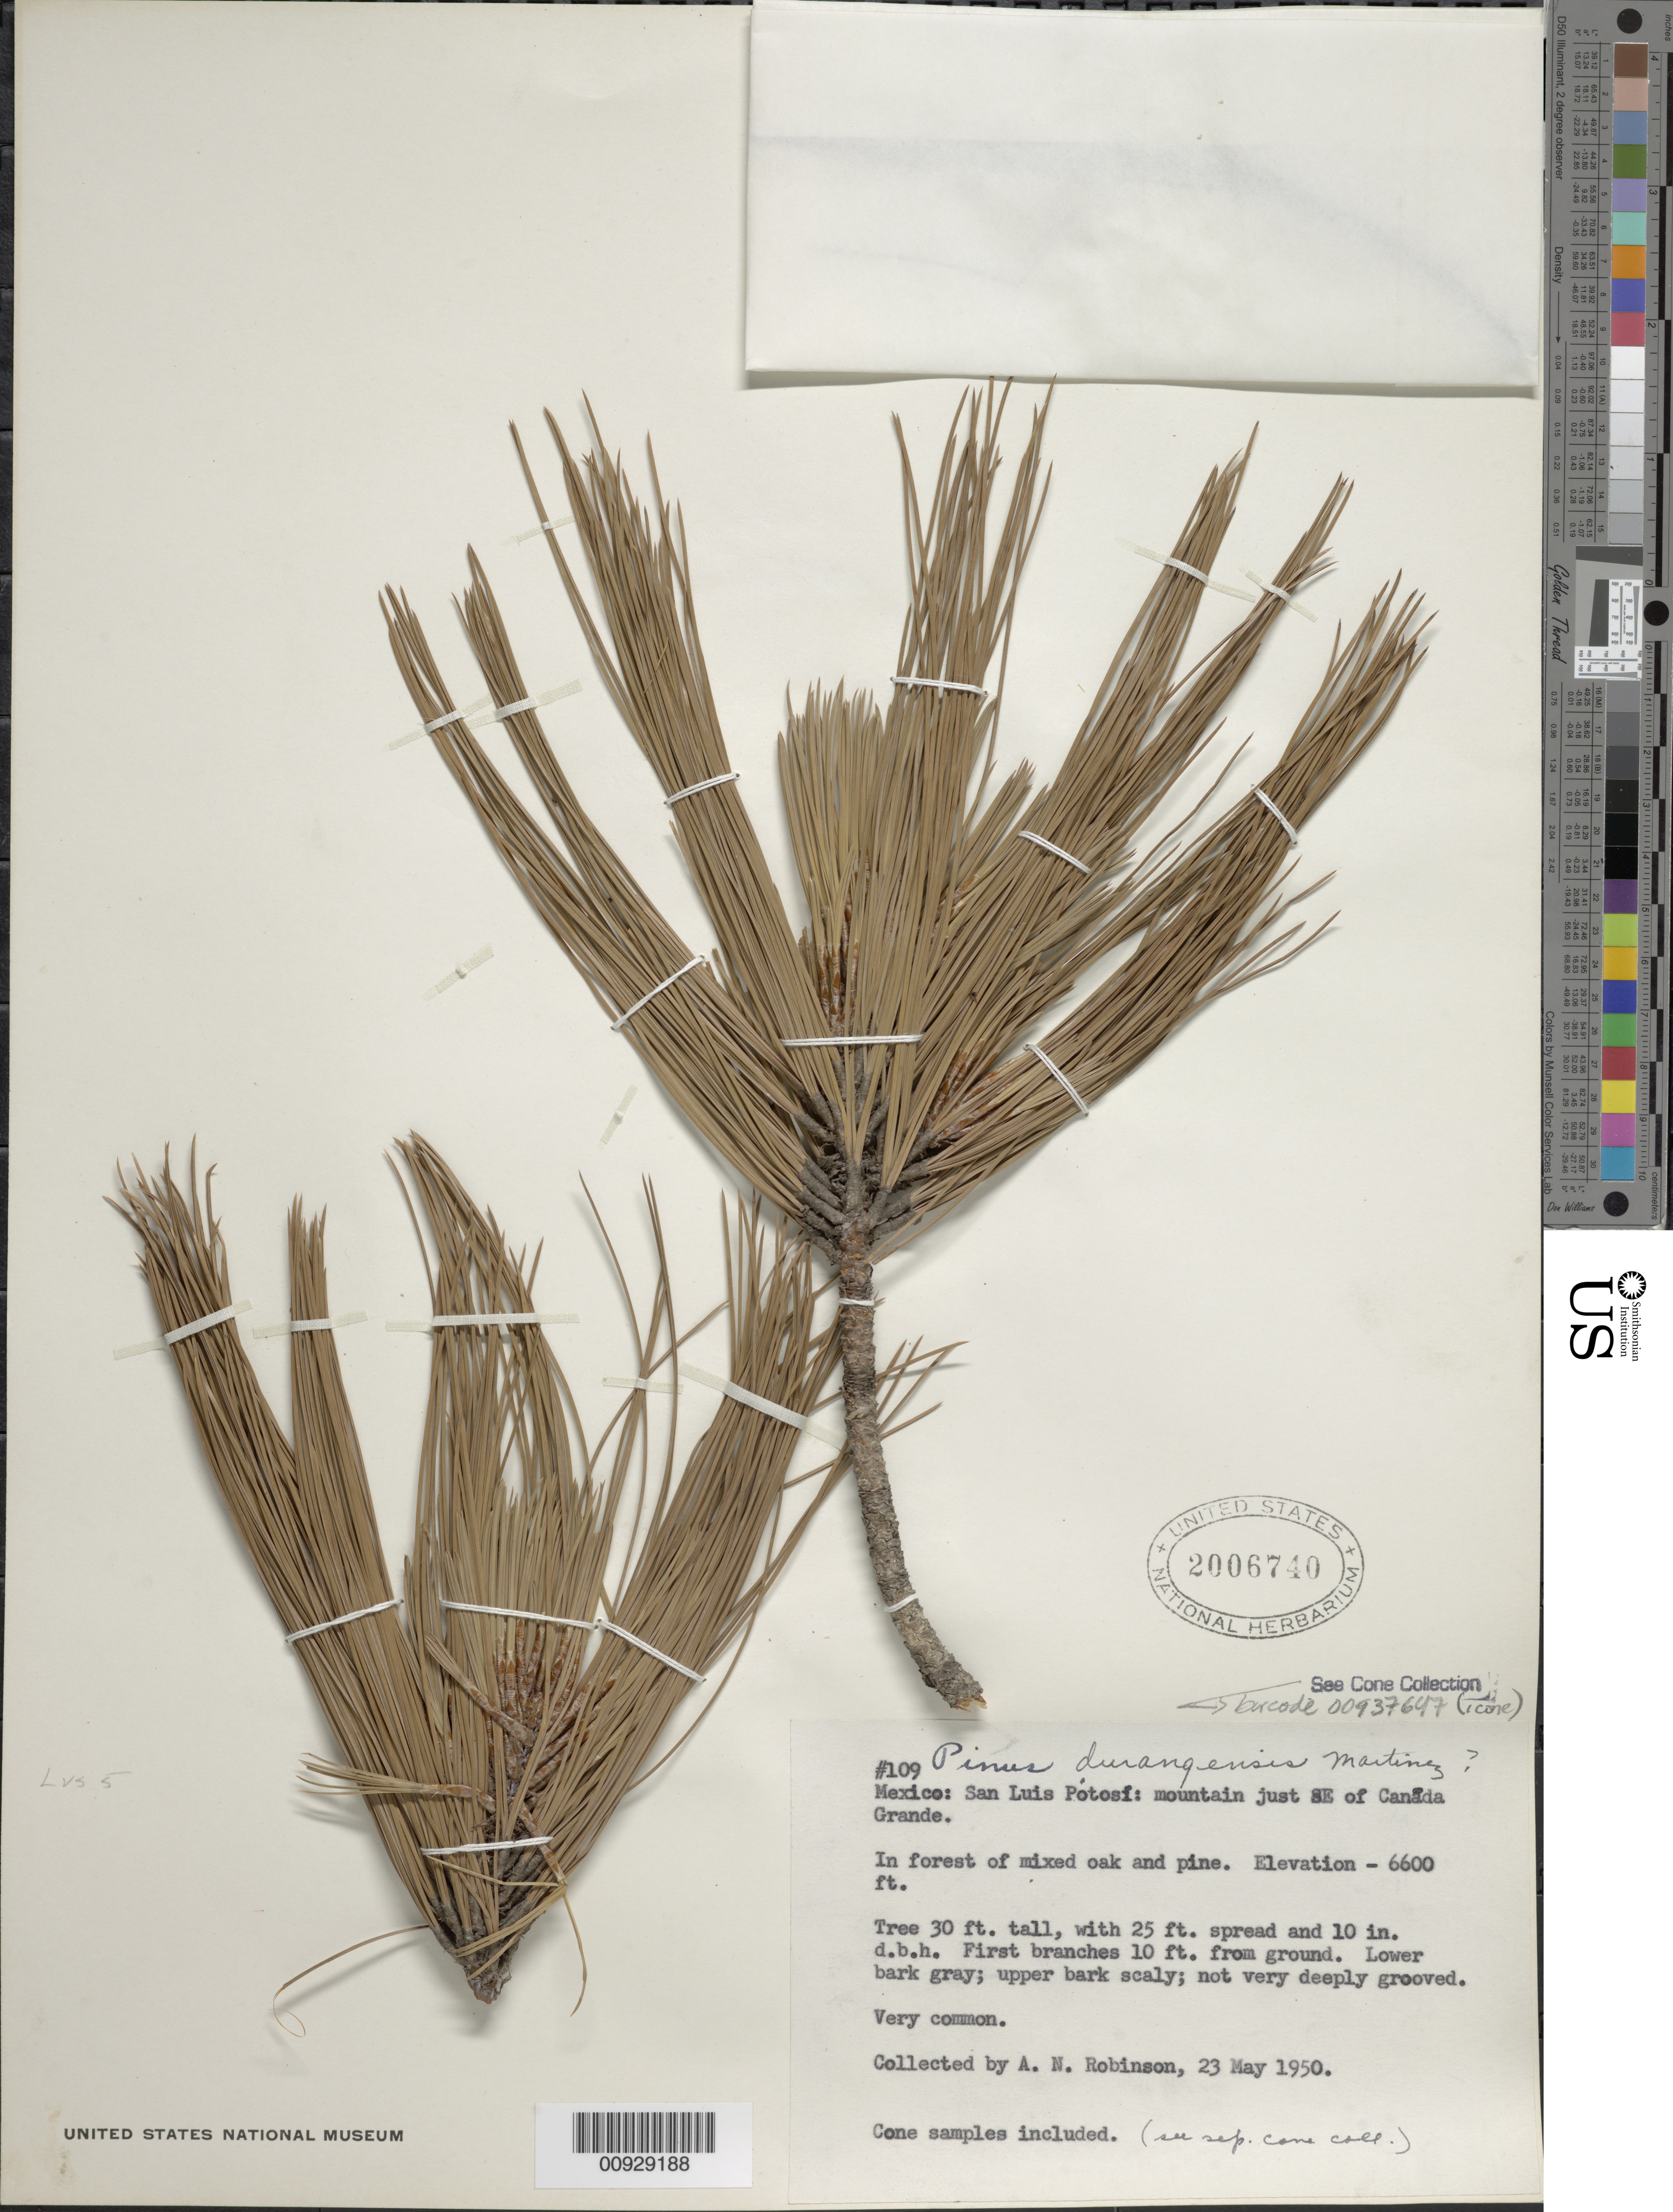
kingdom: Plantae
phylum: Tracheophyta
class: Pinopsida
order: Pinales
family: Pinaceae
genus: Pinus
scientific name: Pinus durangensis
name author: Martínez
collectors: A. N. Robinson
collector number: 109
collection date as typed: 23 May 1950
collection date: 1950-05-23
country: Mexico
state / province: San Luis Potosí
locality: Mountain just SE of Cañada Grande.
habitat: In forest of mixed oak and pine.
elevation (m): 2012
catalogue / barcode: US 2006740